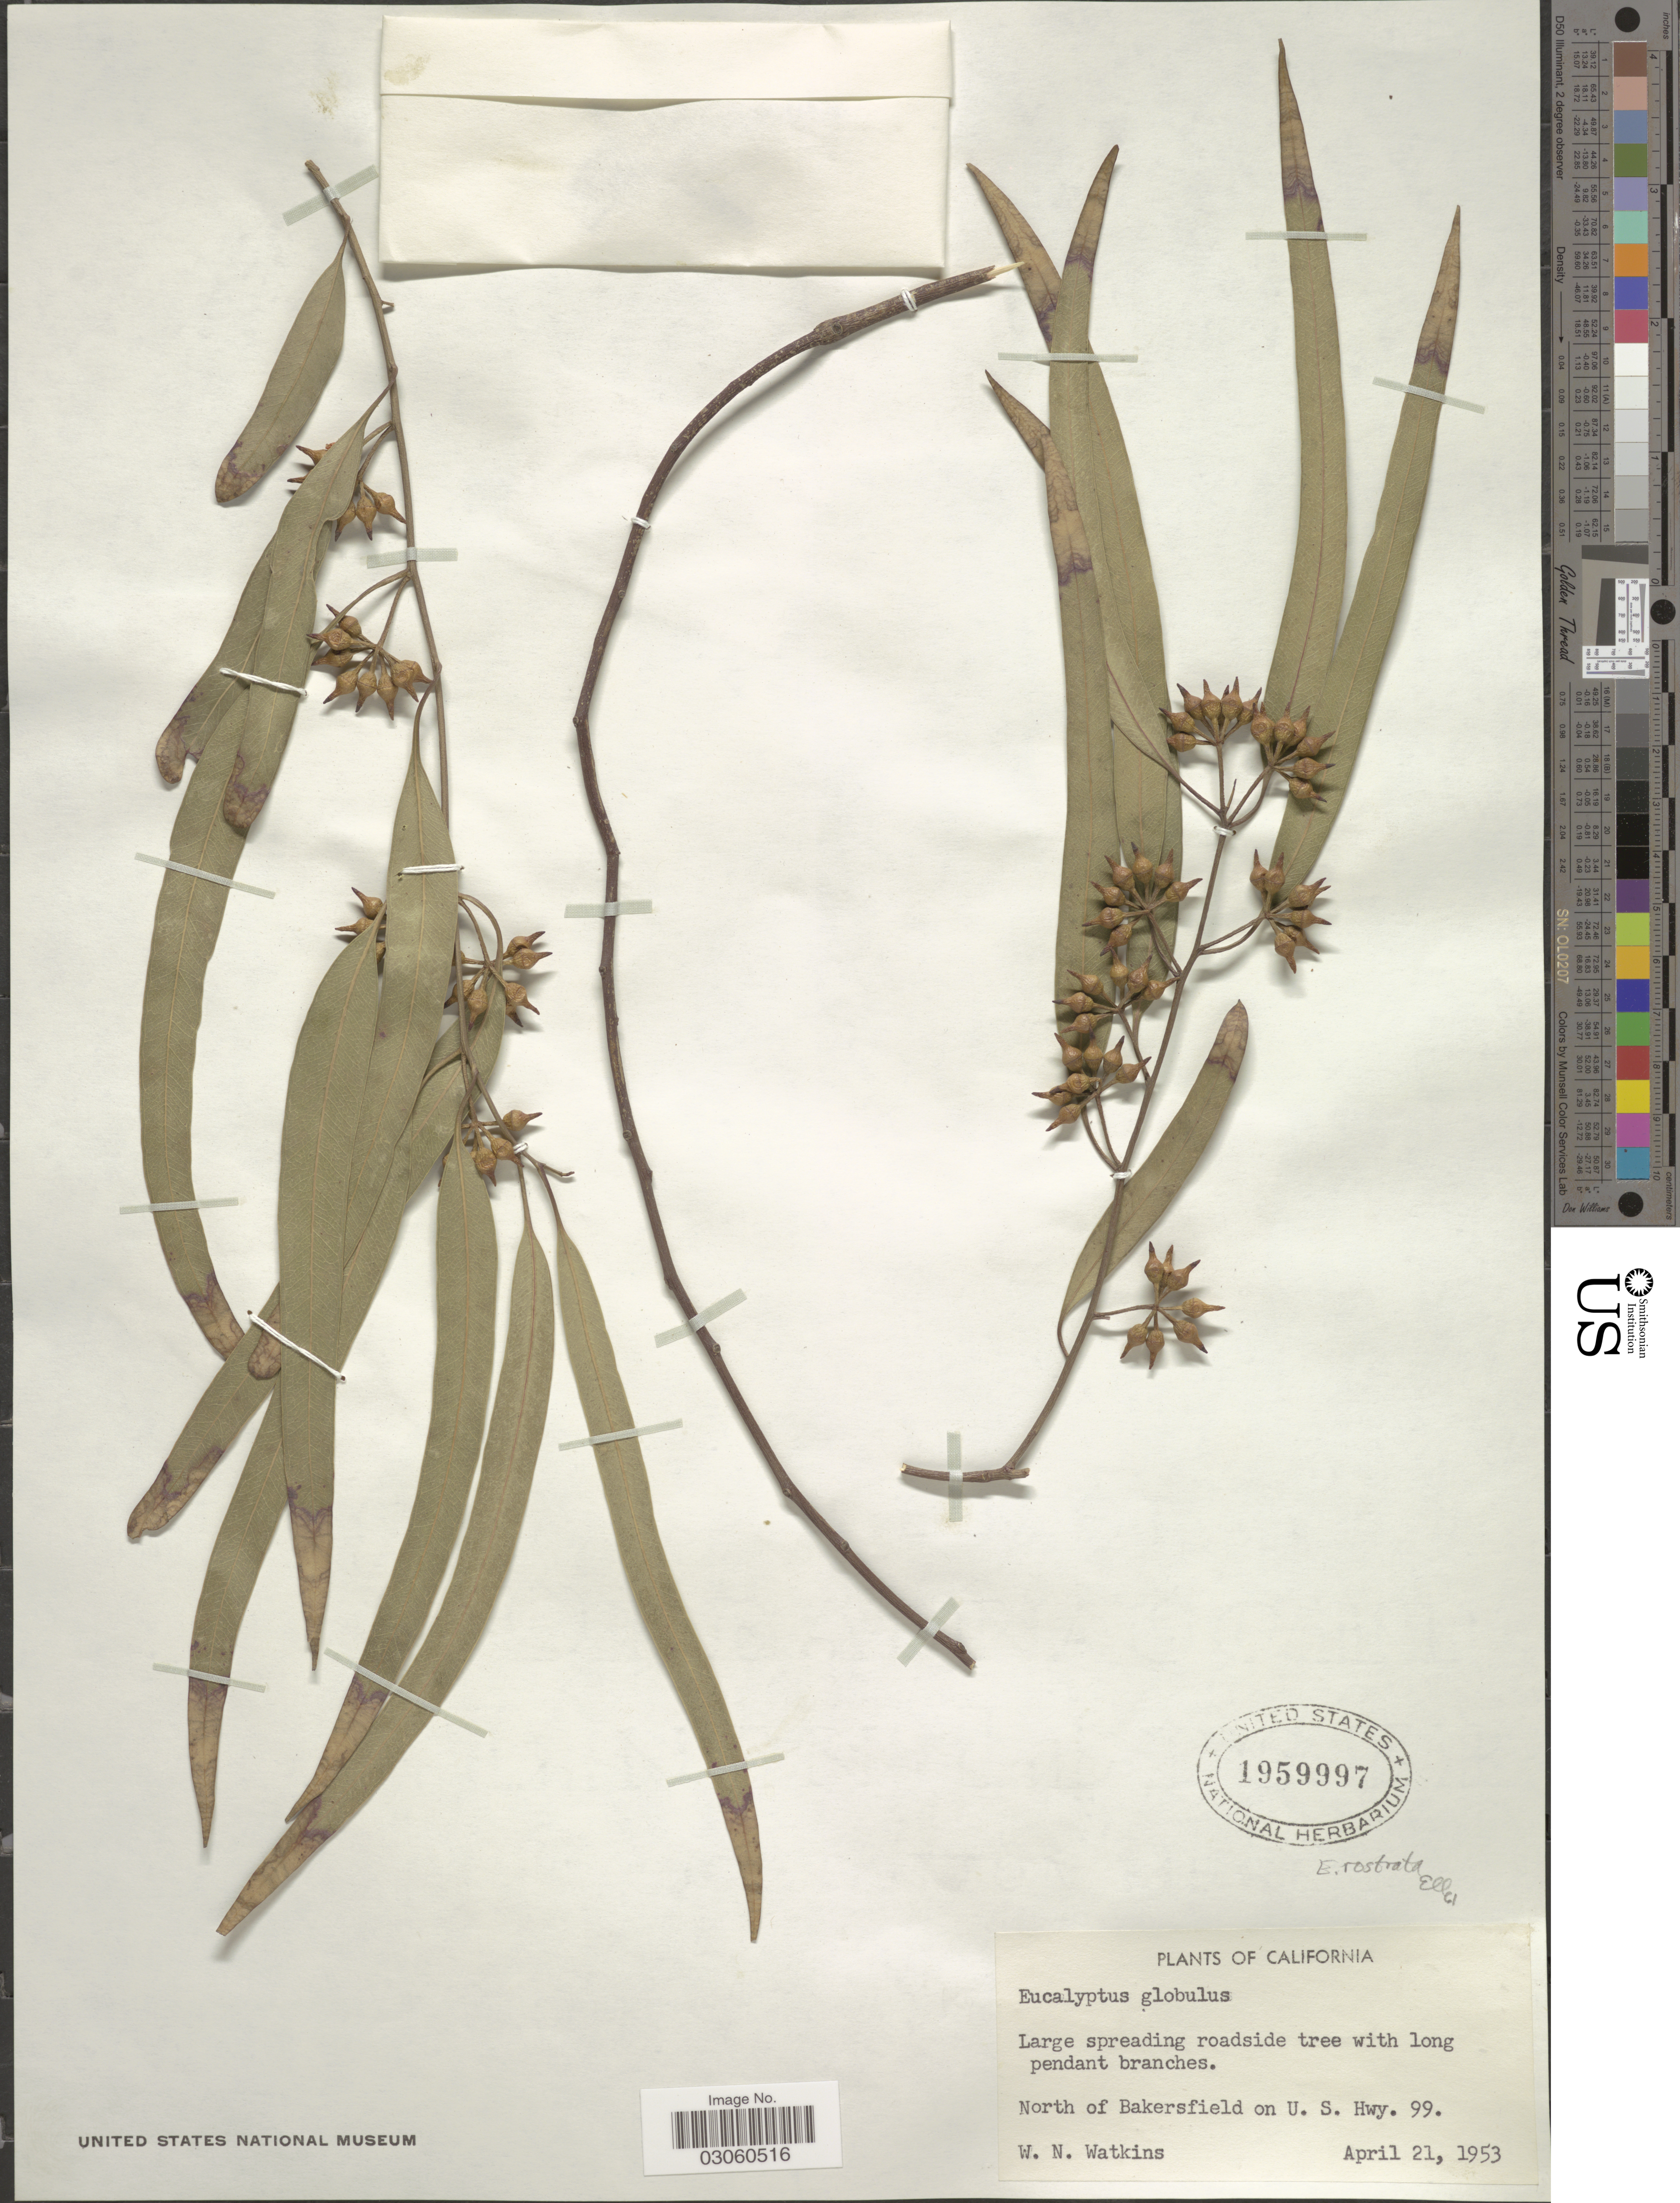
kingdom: Plantae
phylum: Tracheophyta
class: Magnoliopsida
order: Myrtales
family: Myrtaceae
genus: Eucalyptus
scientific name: Eucalyptus rostrata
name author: Schltdl.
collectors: W. Watkins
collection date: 1953-04-21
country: United States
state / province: California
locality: North of Bakersfield on U.S. Hwy. 99.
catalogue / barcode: US 1959997